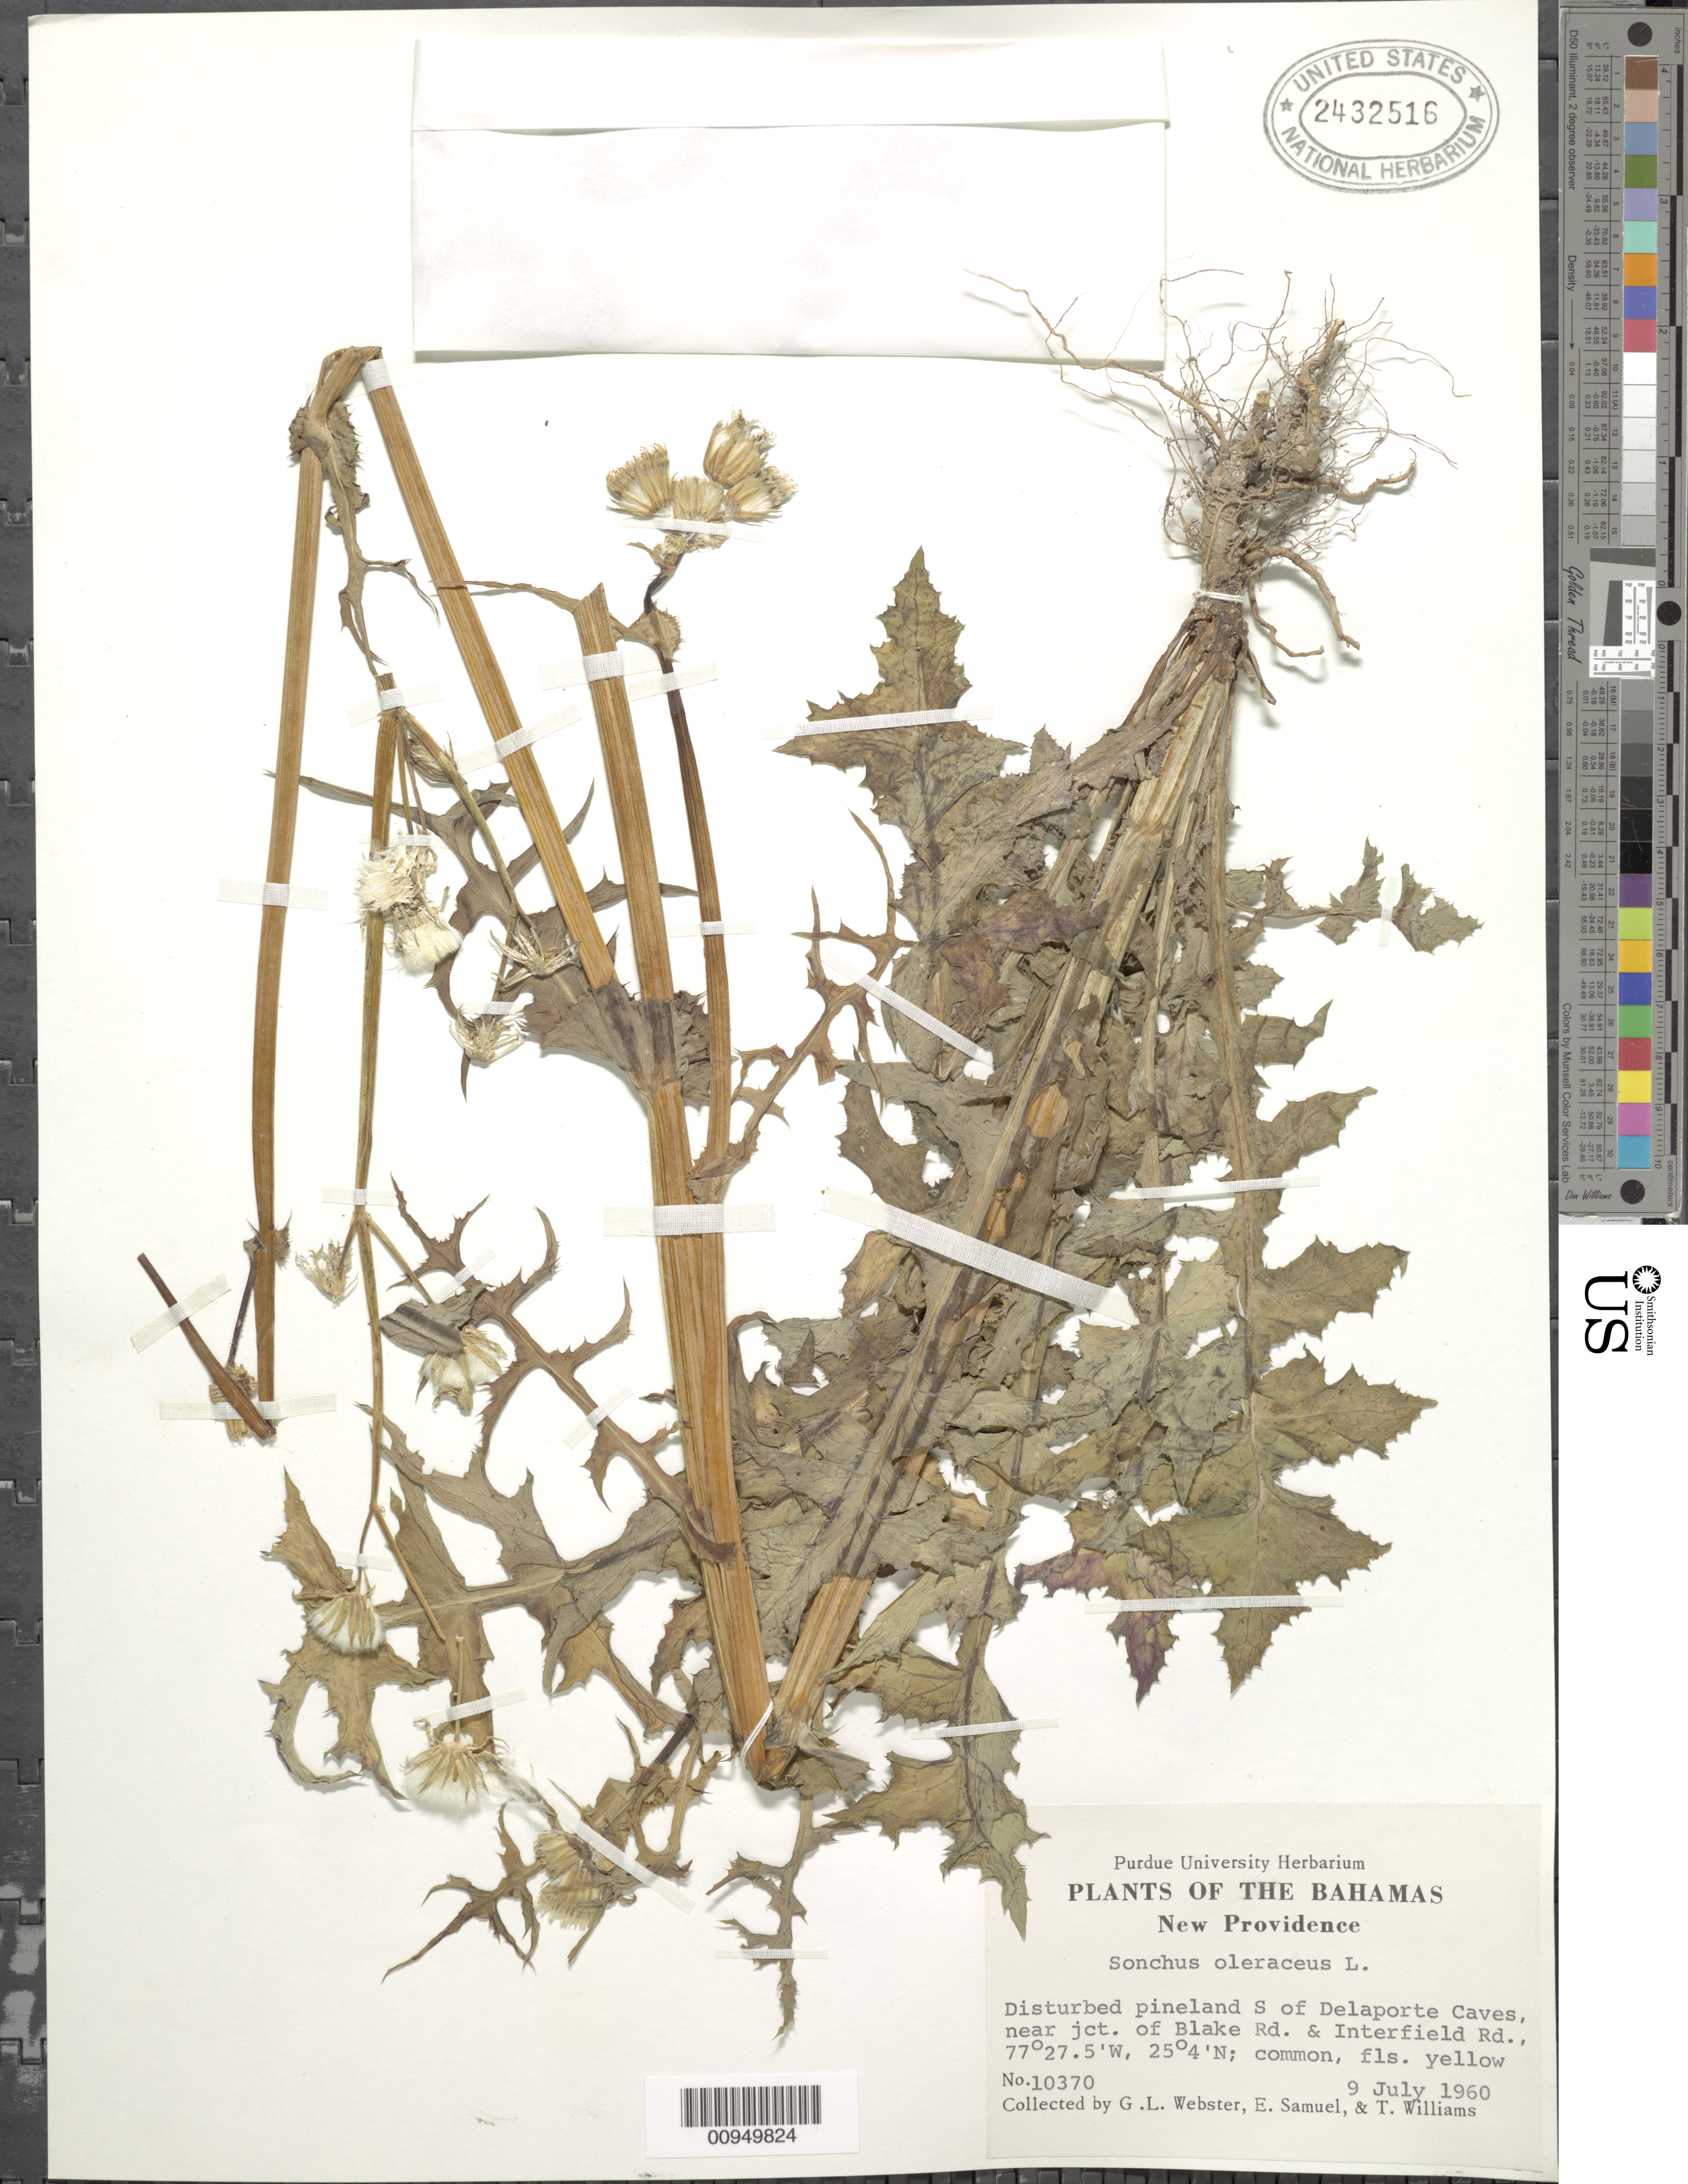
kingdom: Plantae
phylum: Tracheophyta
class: Magnoliopsida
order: Asterales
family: Asteraceae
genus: Sonchus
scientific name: Sonchus oleraceus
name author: L.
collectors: G. L. Webster, E. Samuel & T. Williams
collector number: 10370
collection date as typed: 09 Jul 1960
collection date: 1960-07-09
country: Bahamas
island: New Providence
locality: S of Delaporte Caves, near junction of Blake Rd. & Interfield Rd.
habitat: Disturbed pineland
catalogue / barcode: US 2432516